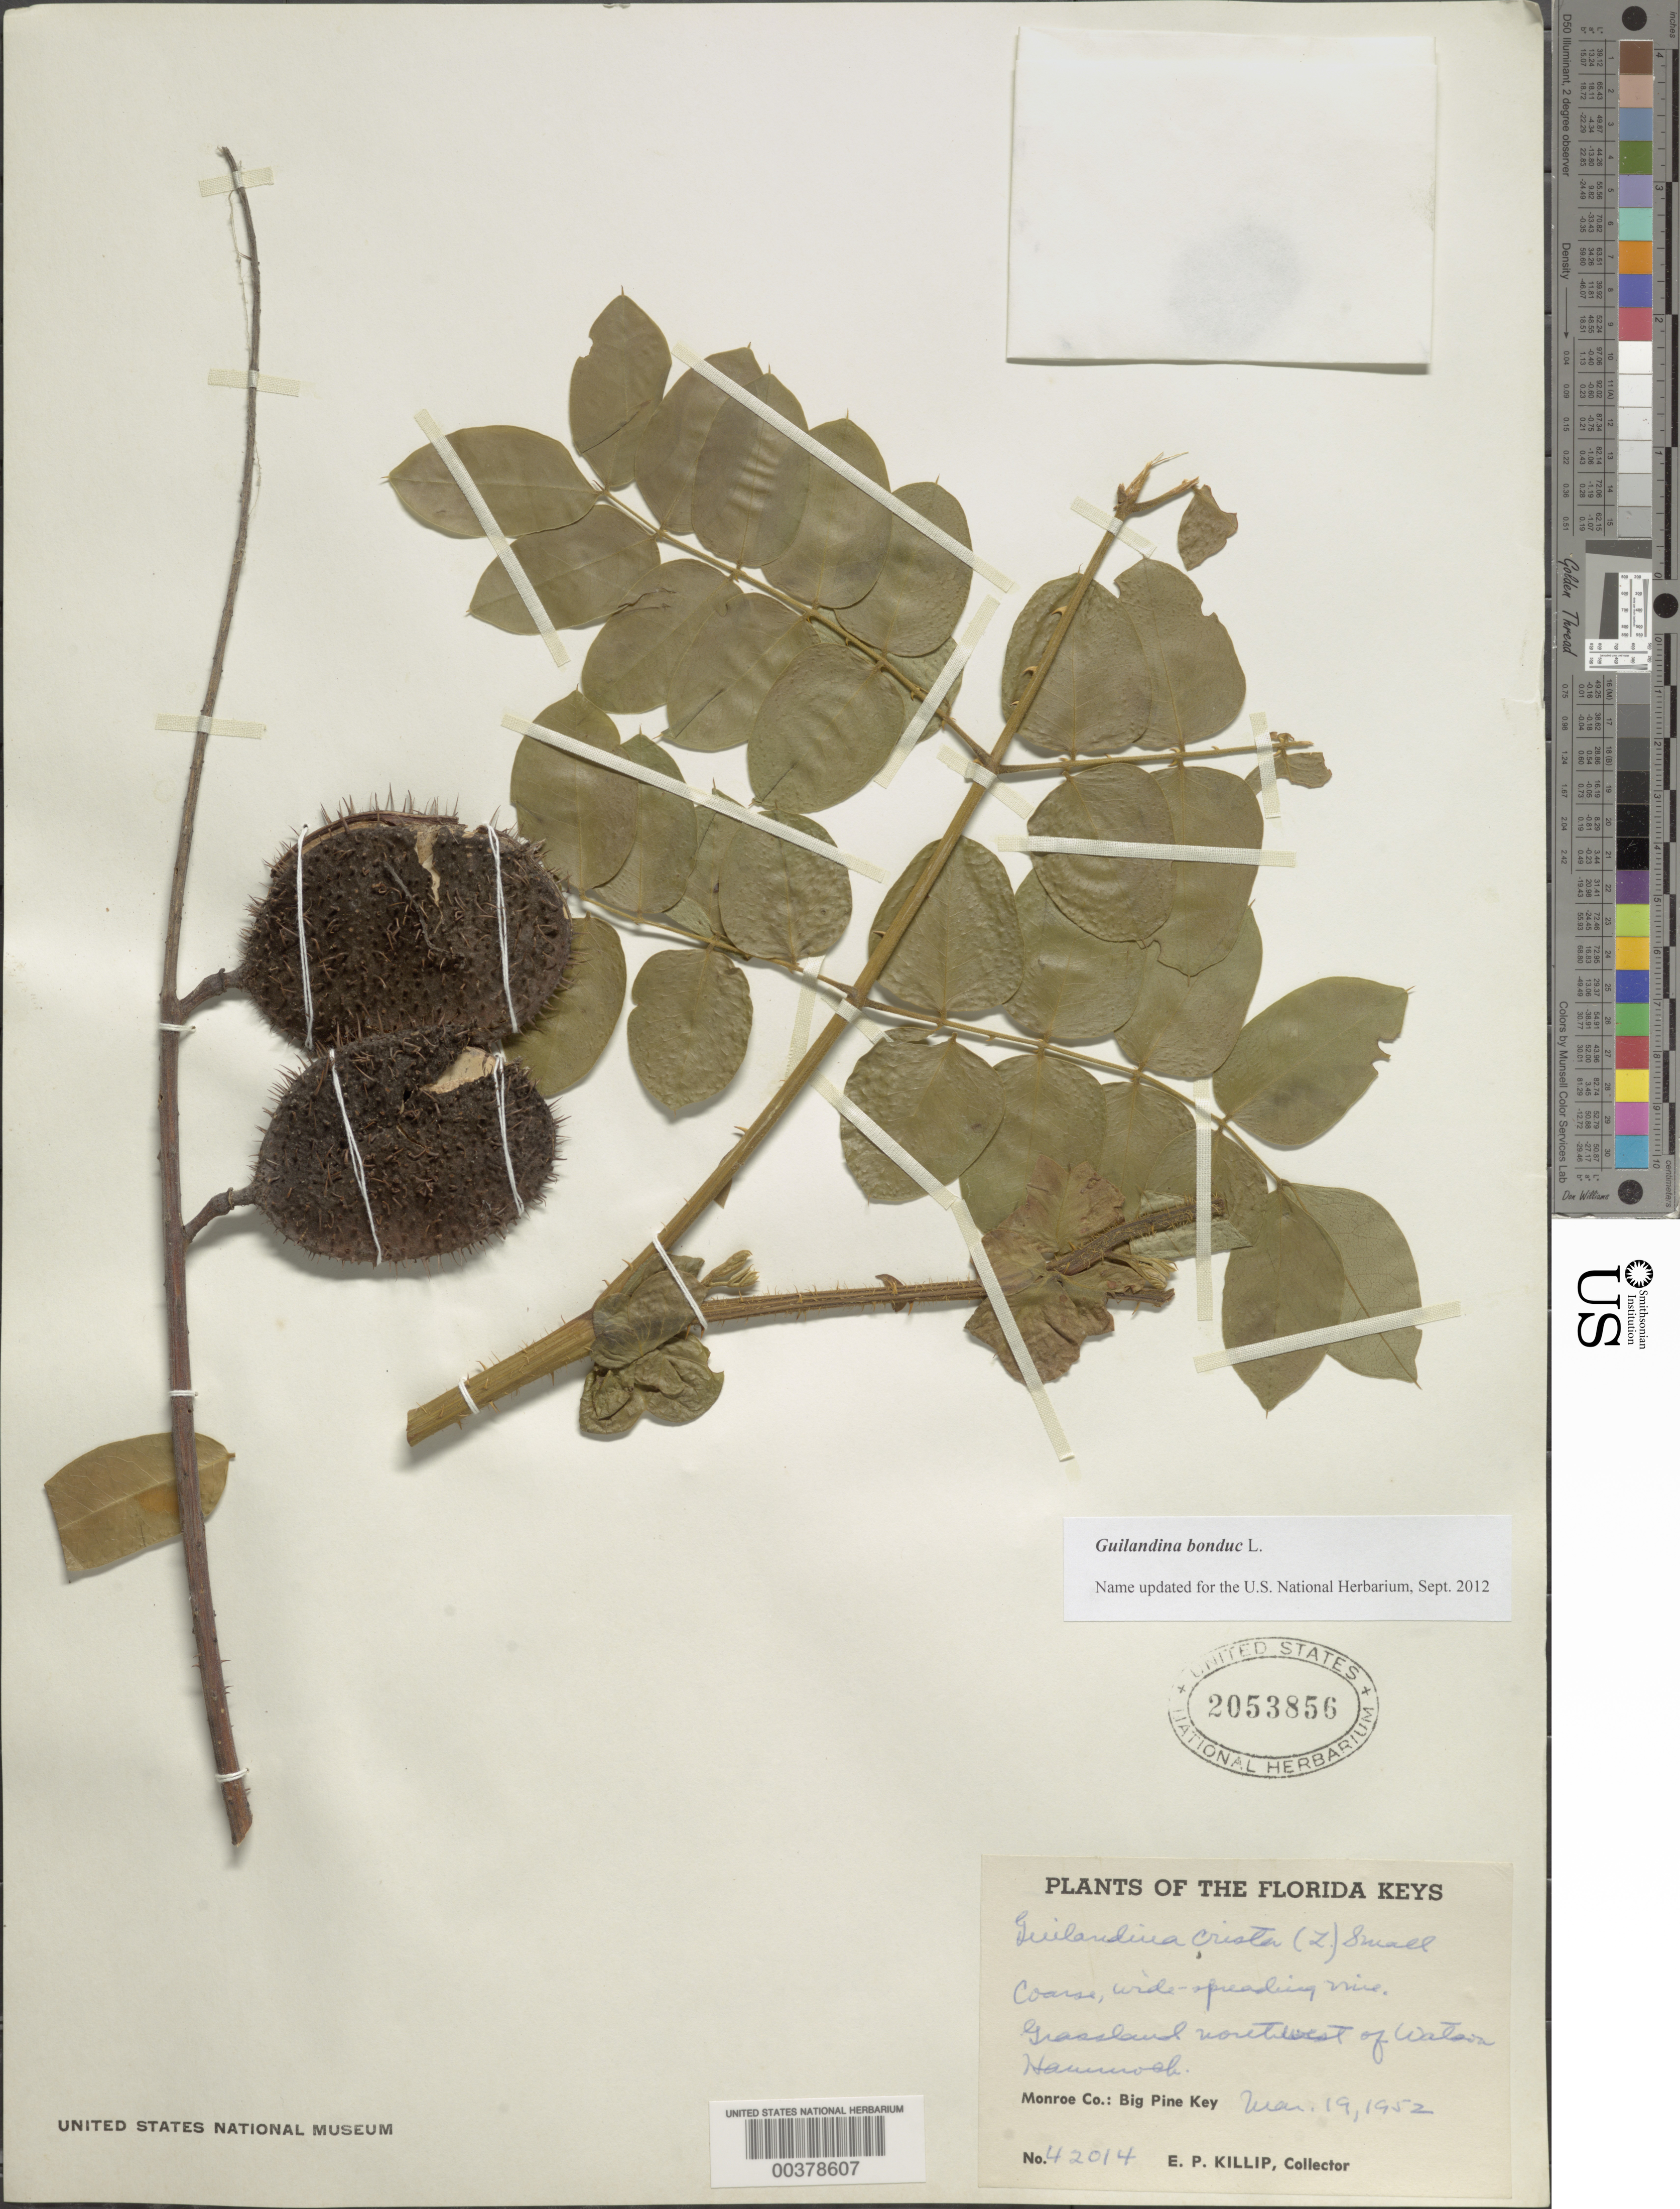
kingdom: Plantae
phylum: Tracheophyta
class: Magnoliopsida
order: Fabales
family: Fabaceae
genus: Guilandina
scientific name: Guilandina bonduc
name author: L.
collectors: E. P. Killip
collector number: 42014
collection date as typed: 19 Nov 1952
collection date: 1952-11-19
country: United States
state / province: Florida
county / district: Monroe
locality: Big pine key, grassland nw of watson hammock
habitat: Grassland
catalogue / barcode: US 2053856